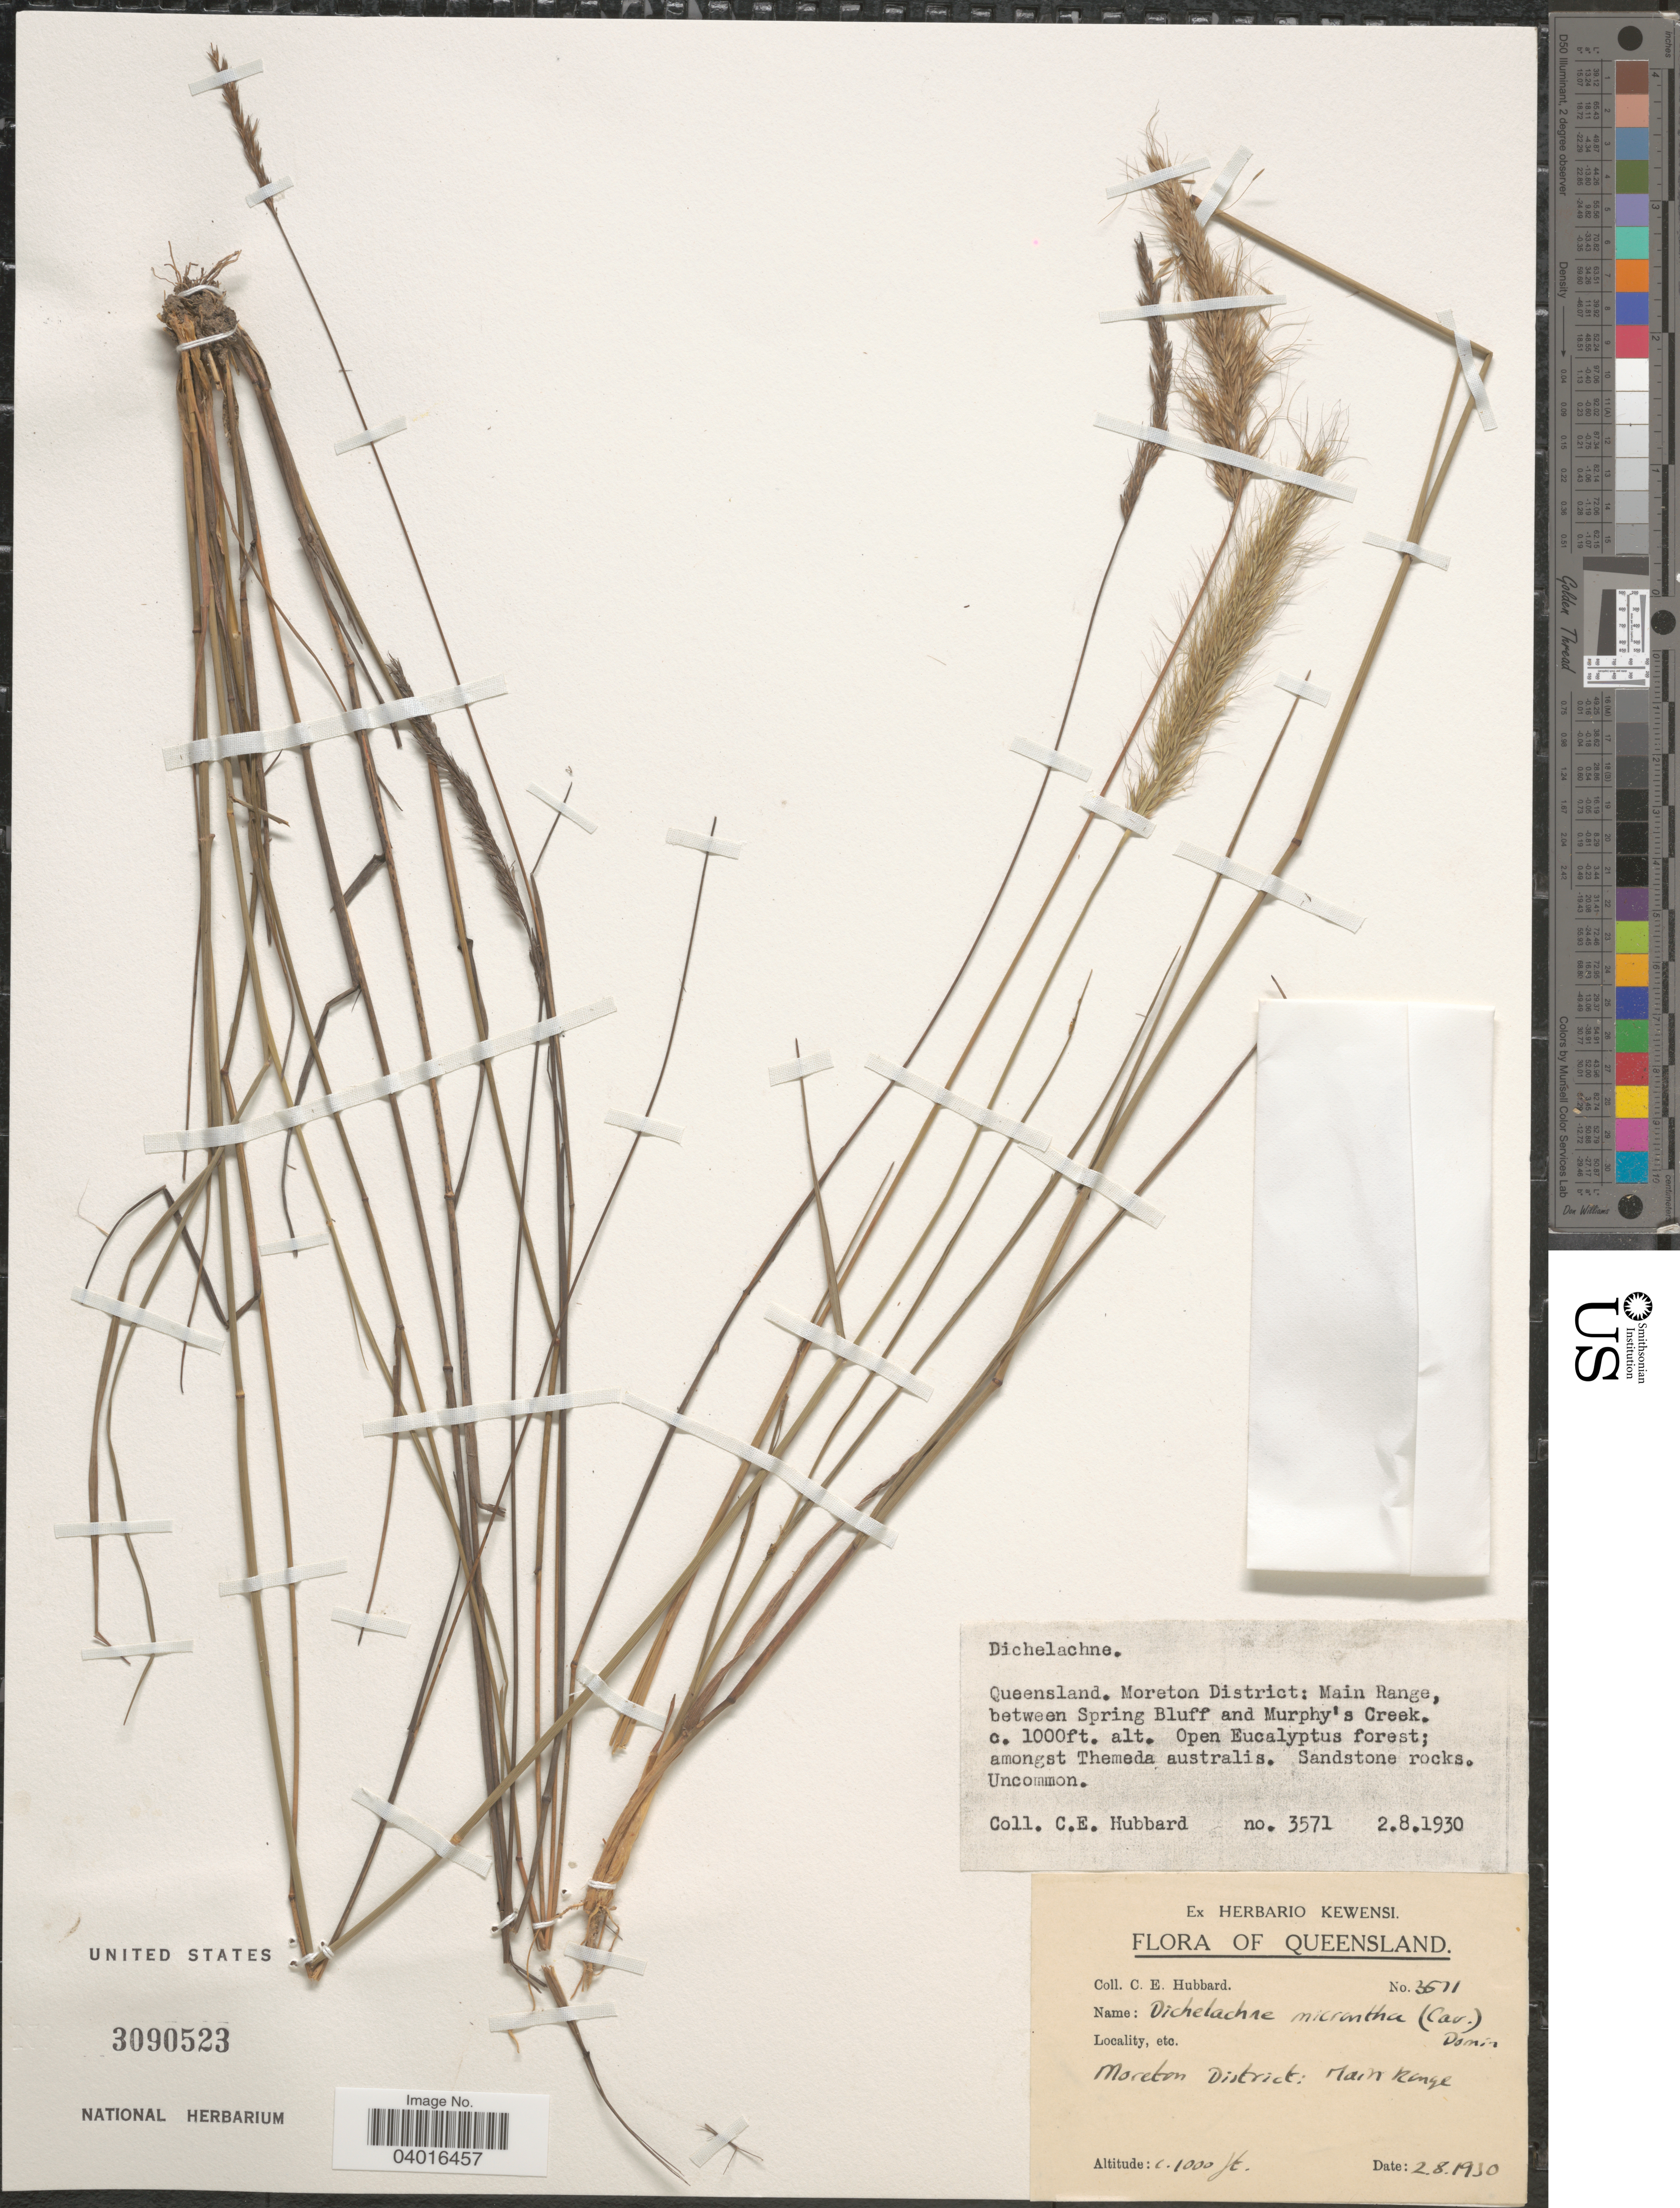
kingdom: Plantae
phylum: Tracheophyta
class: Liliopsida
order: Poales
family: Poaceae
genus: Dichelachne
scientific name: Dichelachne micrantha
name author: (Cav.) Domin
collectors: C. E. Hubbard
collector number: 3571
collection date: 1930-08-02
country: Australia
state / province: Queensland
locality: Moreton District: Main Ridge, between Spring Bluff and Murphy's Creek.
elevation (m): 305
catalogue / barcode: US 3090523